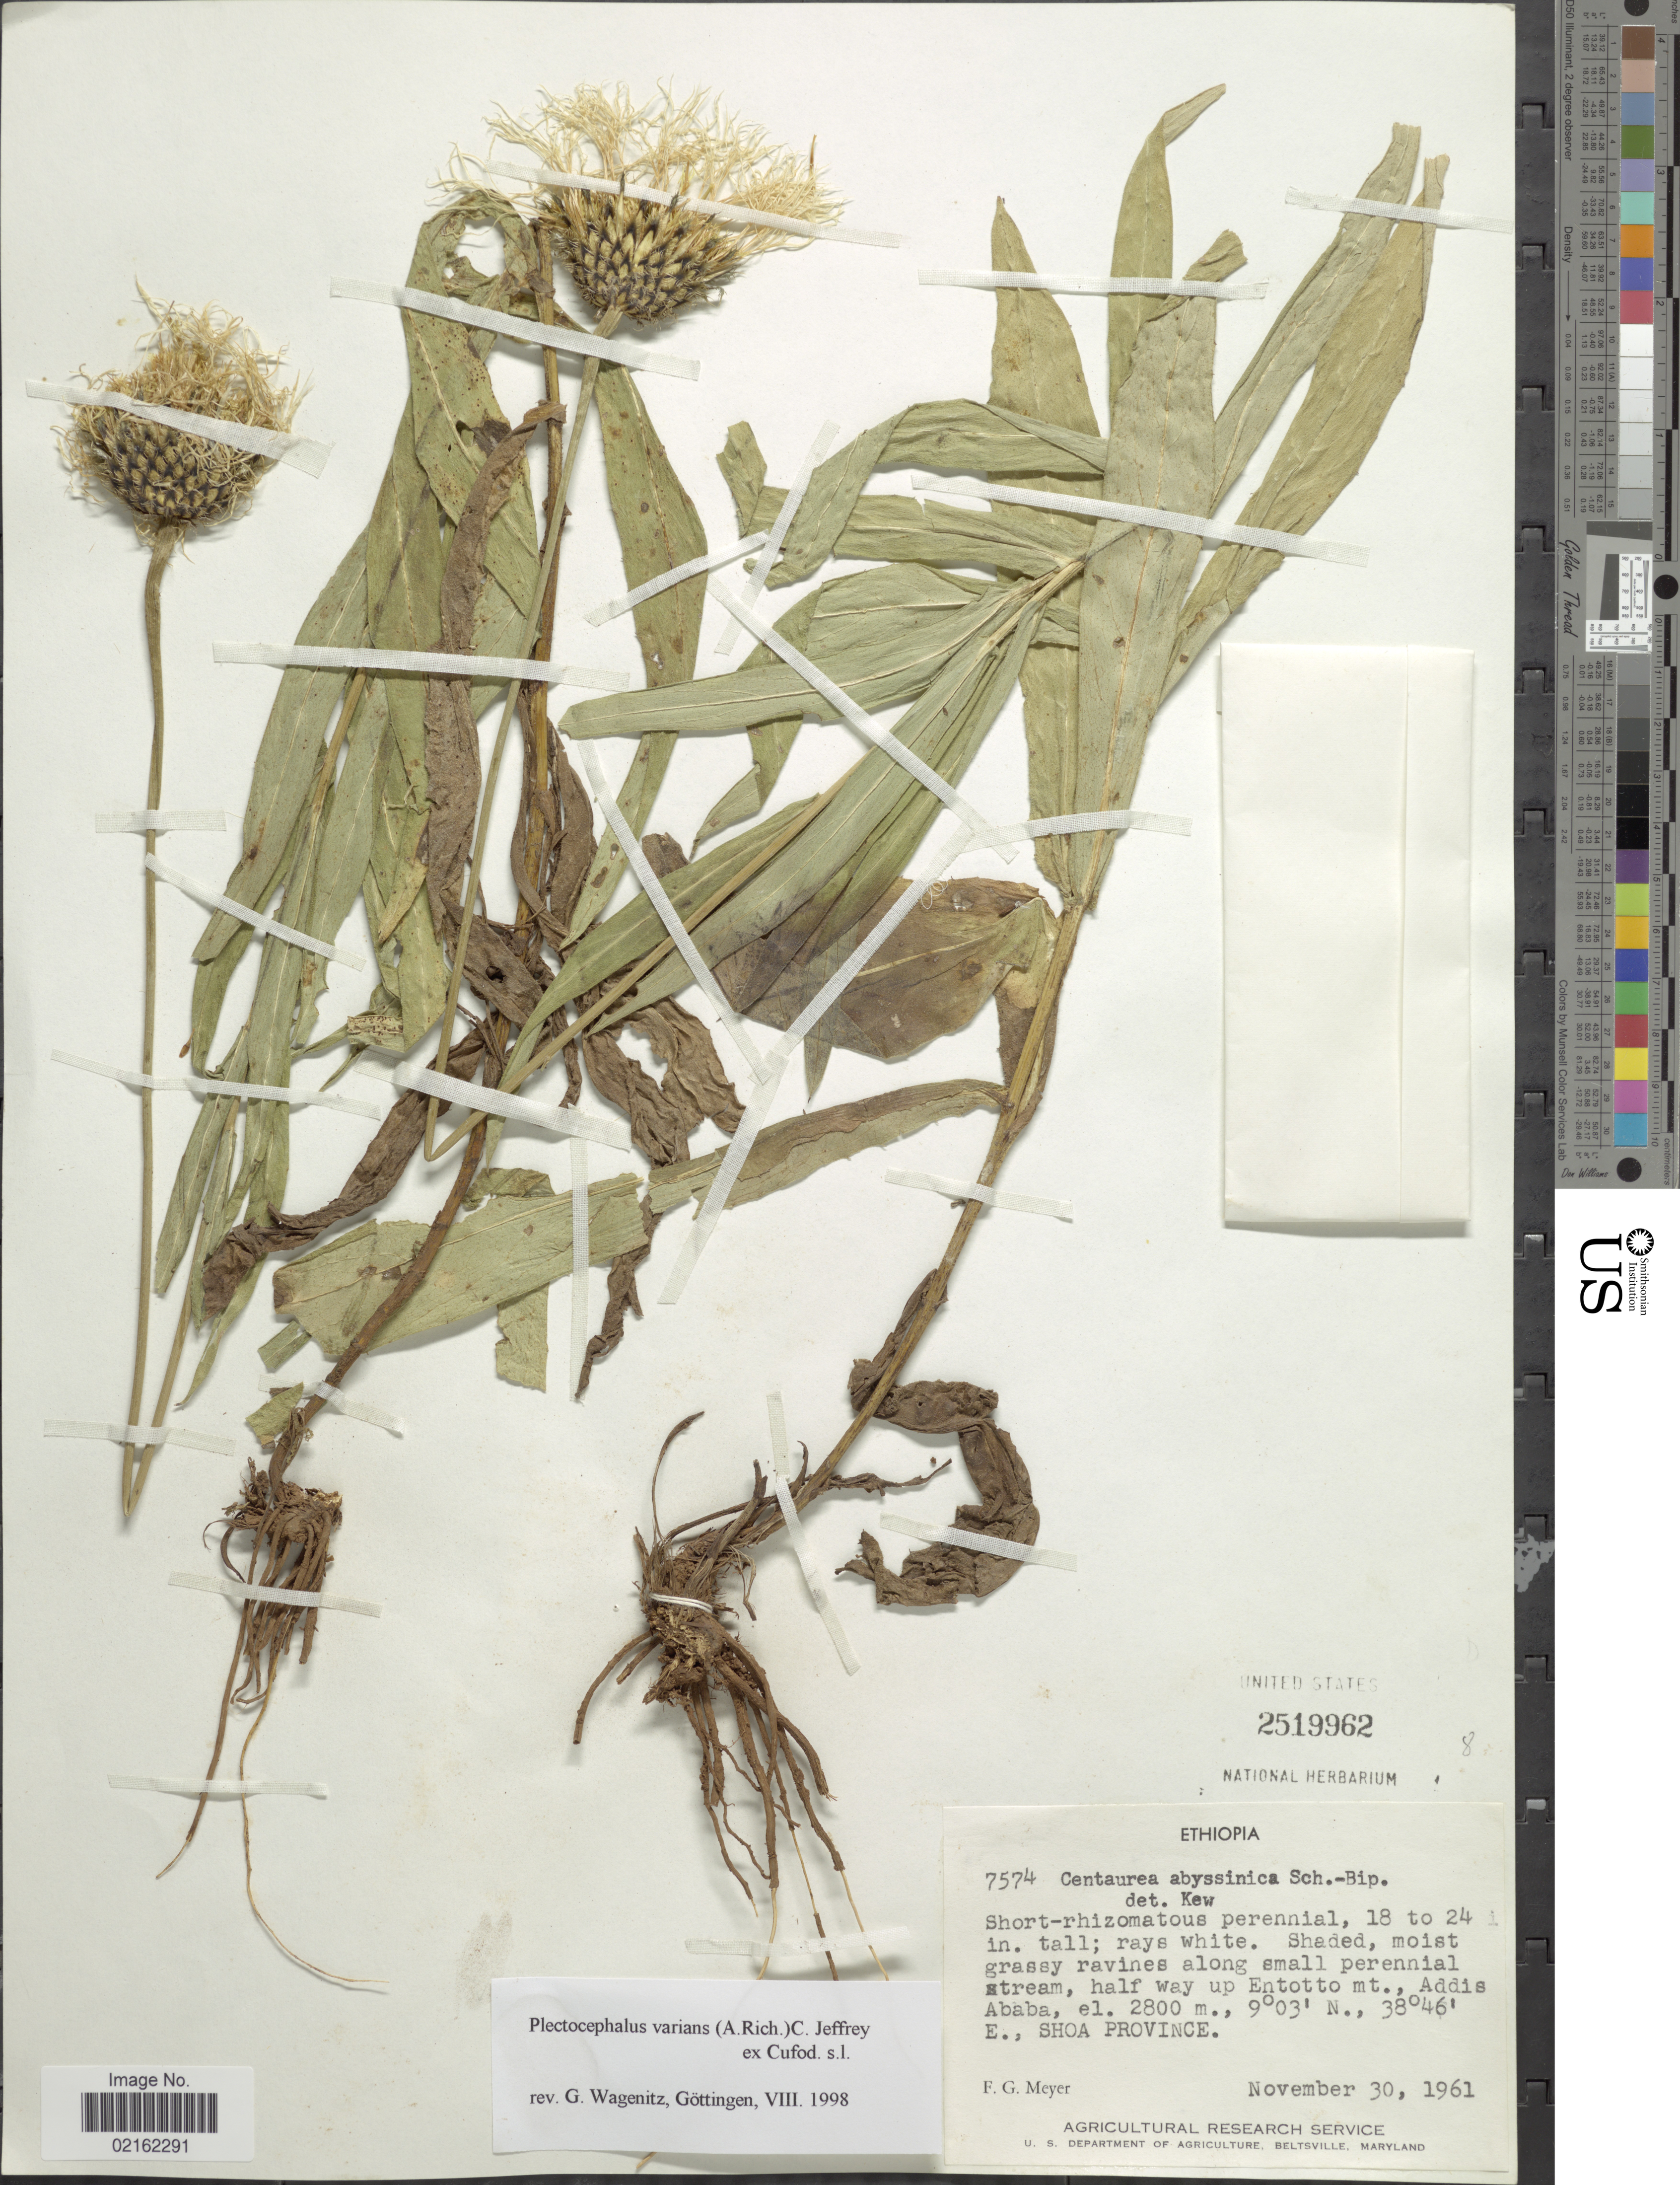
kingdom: Plantae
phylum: Tracheophyta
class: Magnoliopsida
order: Asterales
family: Asteraceae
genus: Plectocephalus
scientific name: Plectocephalus varians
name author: (A. Rich.) C. Jeffrey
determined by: Wagenitz, G.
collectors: F. G. Meyer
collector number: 7574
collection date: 1961-11-30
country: Ethiopia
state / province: Addis Ababa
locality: Half way up Entotto mt., Shoa Province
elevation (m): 2800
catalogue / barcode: US 2519962